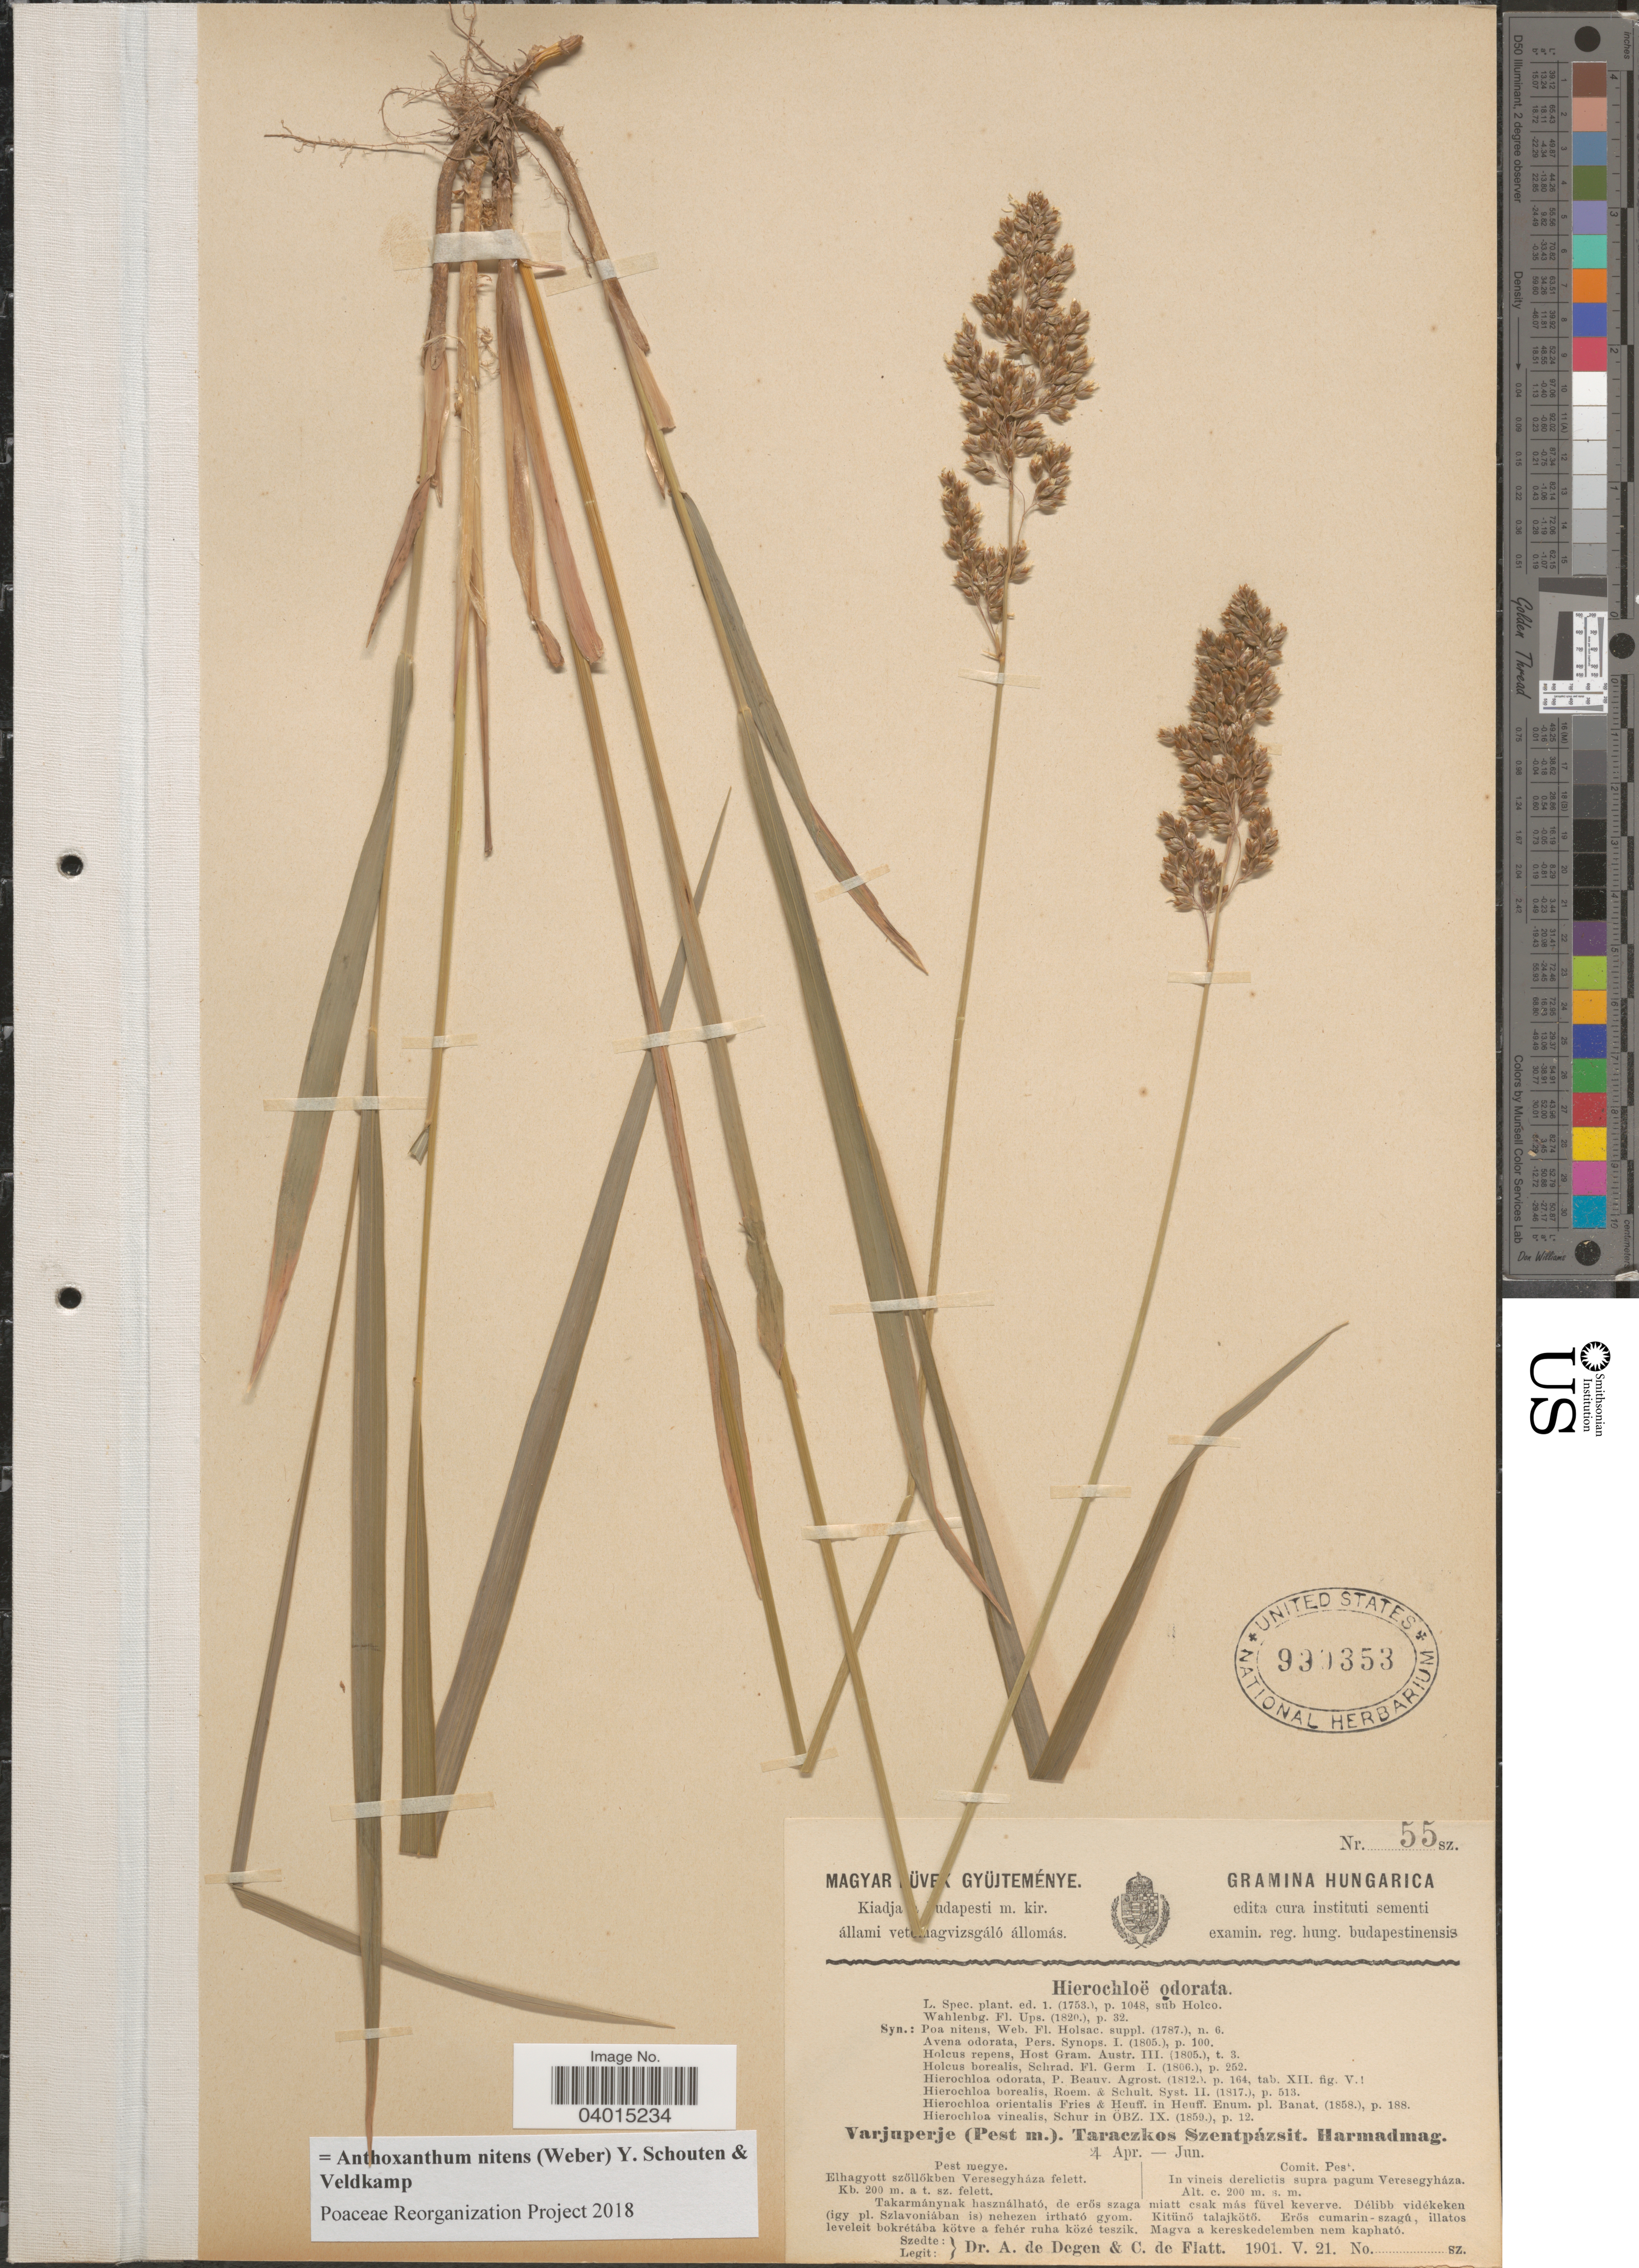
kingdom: Plantae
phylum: Tracheophyta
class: Liliopsida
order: Poales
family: Poaceae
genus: Anthoxanthum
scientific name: Anthoxanthum nitens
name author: (G.H. Weber) R.T.A. Schouten & Veldkamp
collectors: A. Degen & C. de Flatt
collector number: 55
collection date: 1901-05-21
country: Hungary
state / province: Pest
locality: Comit. Pest. In vineis derelictis supra pagum Veresegyháza.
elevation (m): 200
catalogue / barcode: US 990353